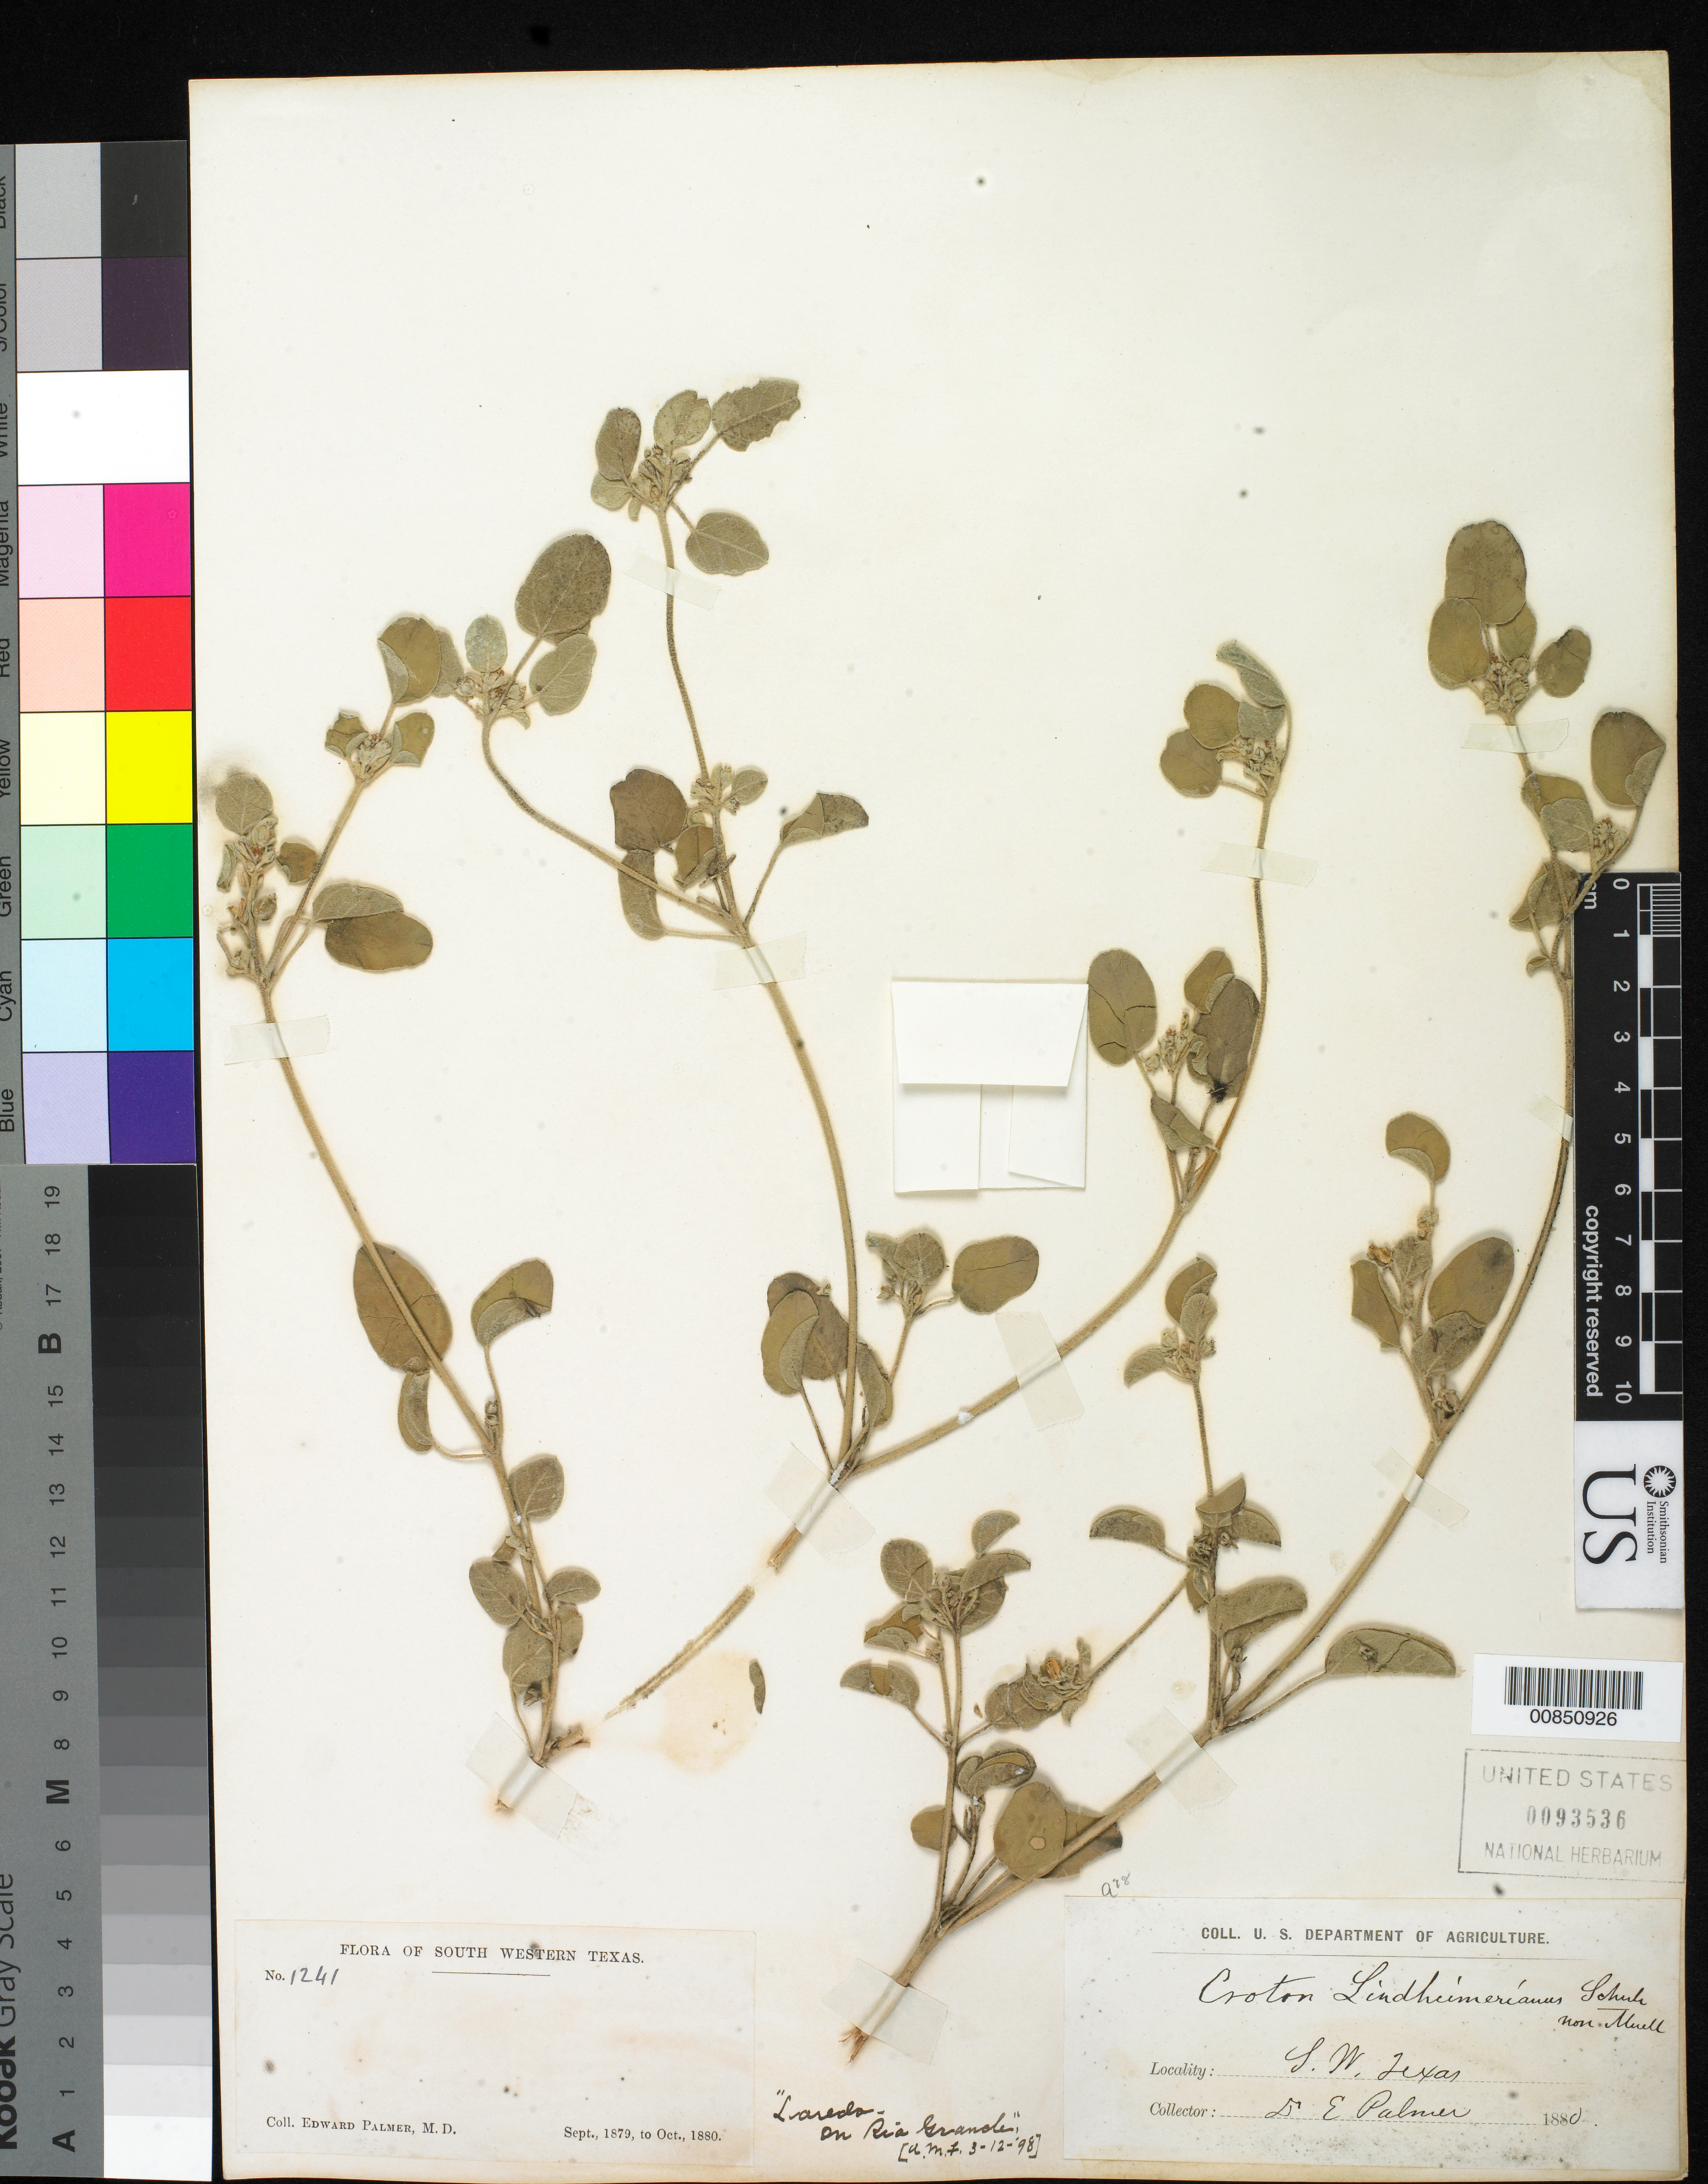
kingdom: Plantae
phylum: Tracheophyta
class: Magnoliopsida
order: Malpighiales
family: Euphorbiaceae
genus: Croton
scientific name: Croton lindheimerianus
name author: Scheele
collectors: E. Palmer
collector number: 1241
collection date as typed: Sep 1879 to -- Oct 1880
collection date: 1879-09/1880-10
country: United States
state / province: Texas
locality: Laredo on Río Grande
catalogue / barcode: US 93536